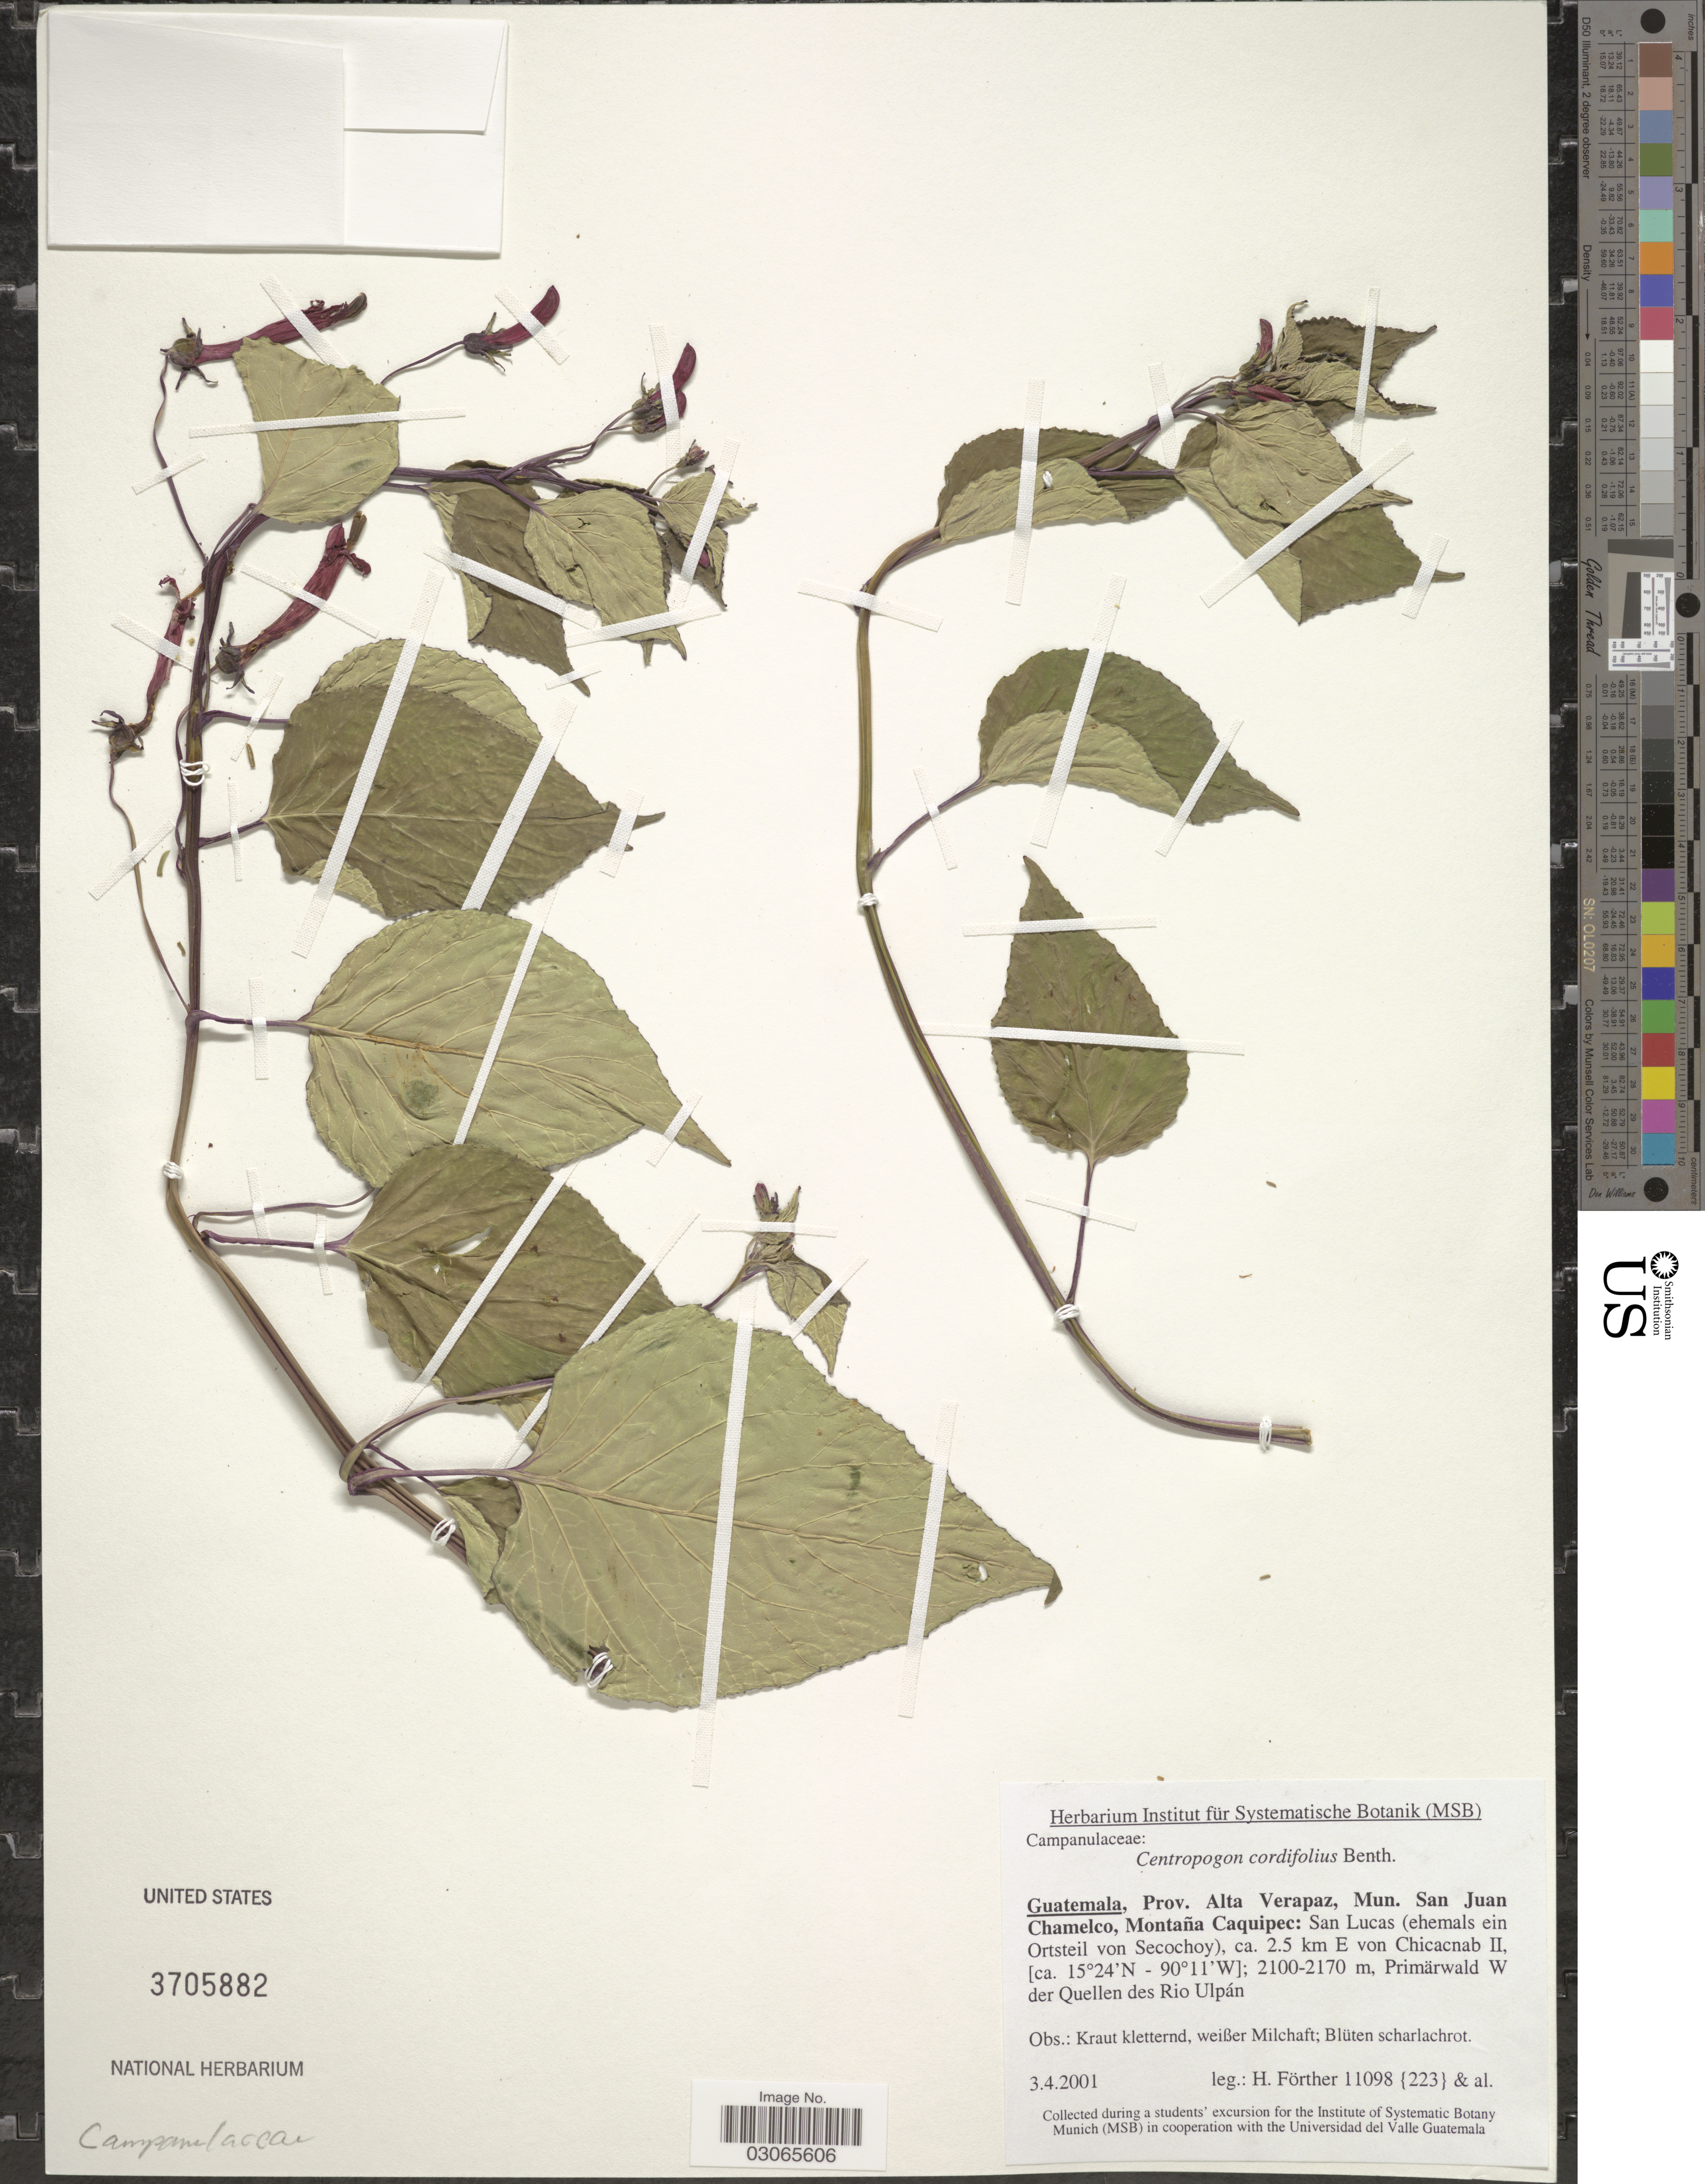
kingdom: Plantae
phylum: Tracheophyta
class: Magnoliopsida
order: Asterales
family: Campanulaceae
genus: Centropogon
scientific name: Centropogon cordifolius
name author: Benth.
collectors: H. Förther & et al.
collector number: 11098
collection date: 2001-04-03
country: Guatemala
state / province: Alta Verapaz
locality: Mun. San Juan Chamelco, Montaña Caquipec: San Lucas (ehemals ein Ortseil von Secochoy), ca. 2.5 km E von Chicacnab II. Primärwald W der Quellen des Rio Ulpán.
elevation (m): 2100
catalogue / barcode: US 3705882